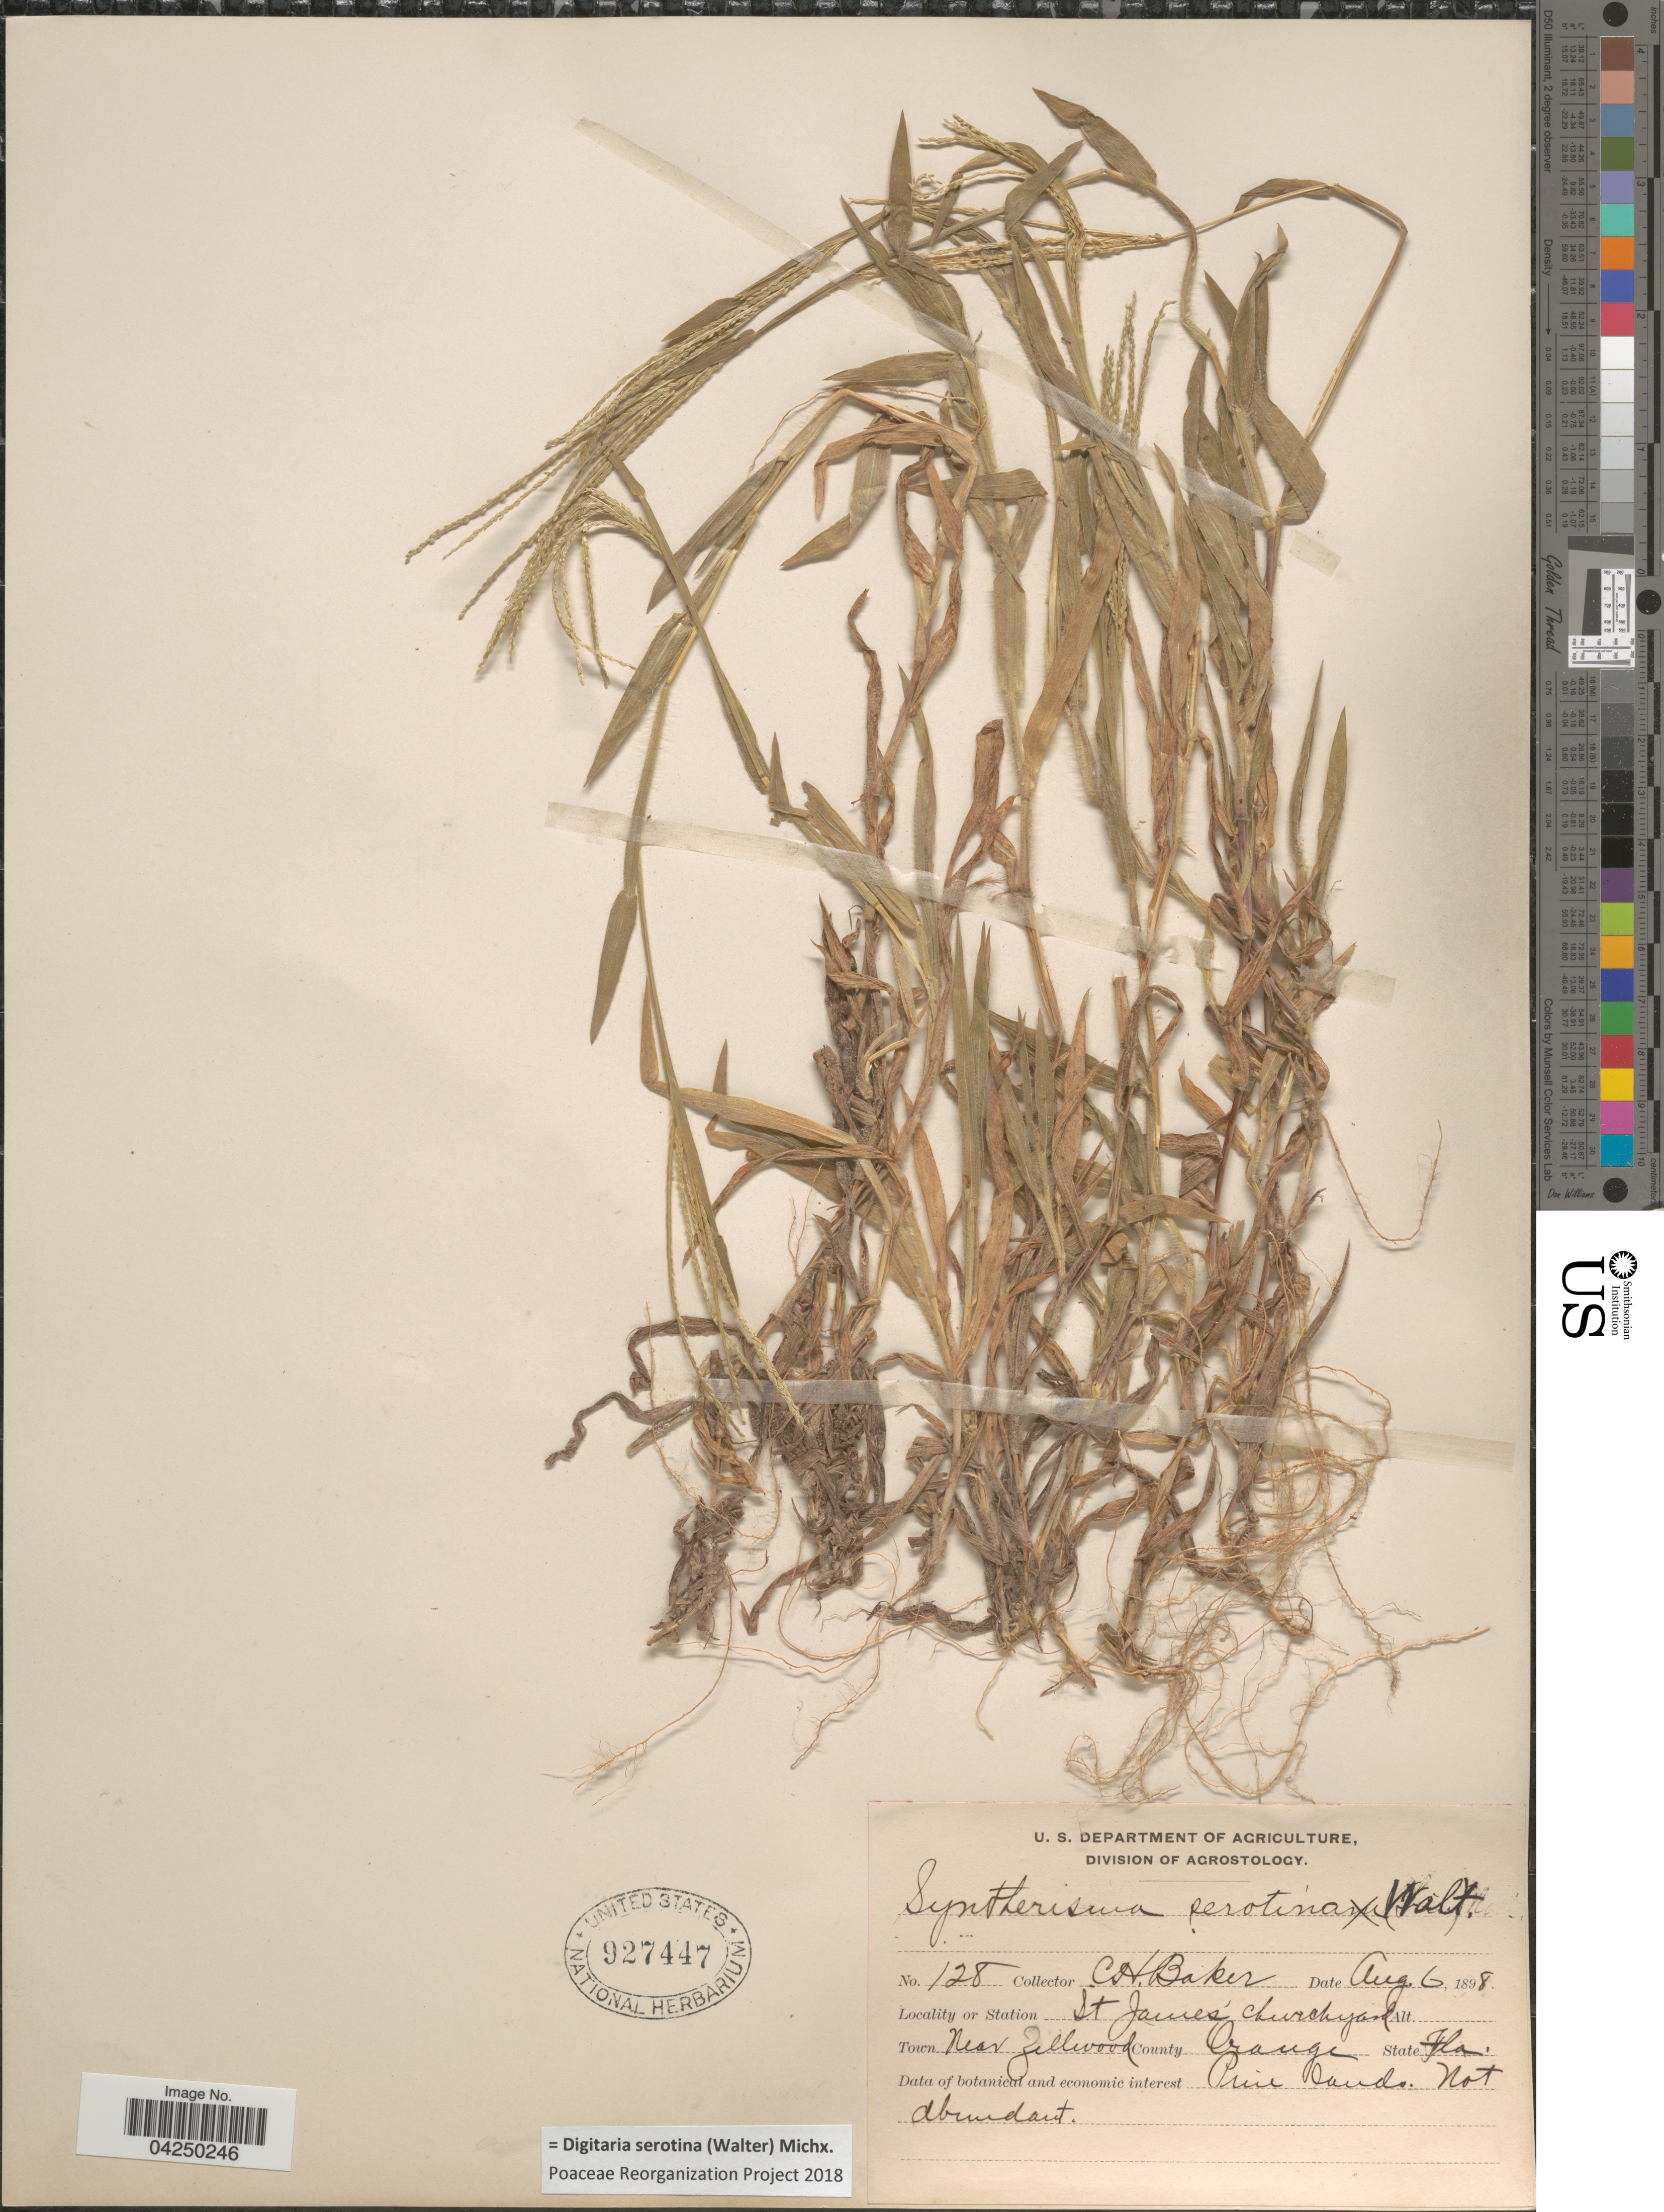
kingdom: Plantae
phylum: Tracheophyta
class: Liliopsida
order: Poales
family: Poaceae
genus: Digitaria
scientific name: Digitaria serotina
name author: (Walter) Michx.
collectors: C. H. Baker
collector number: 128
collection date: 1898-08-06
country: United States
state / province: Florida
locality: St James' churchyard. Town Near Zellwood. County Orange. Pine lands.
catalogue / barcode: US 927447